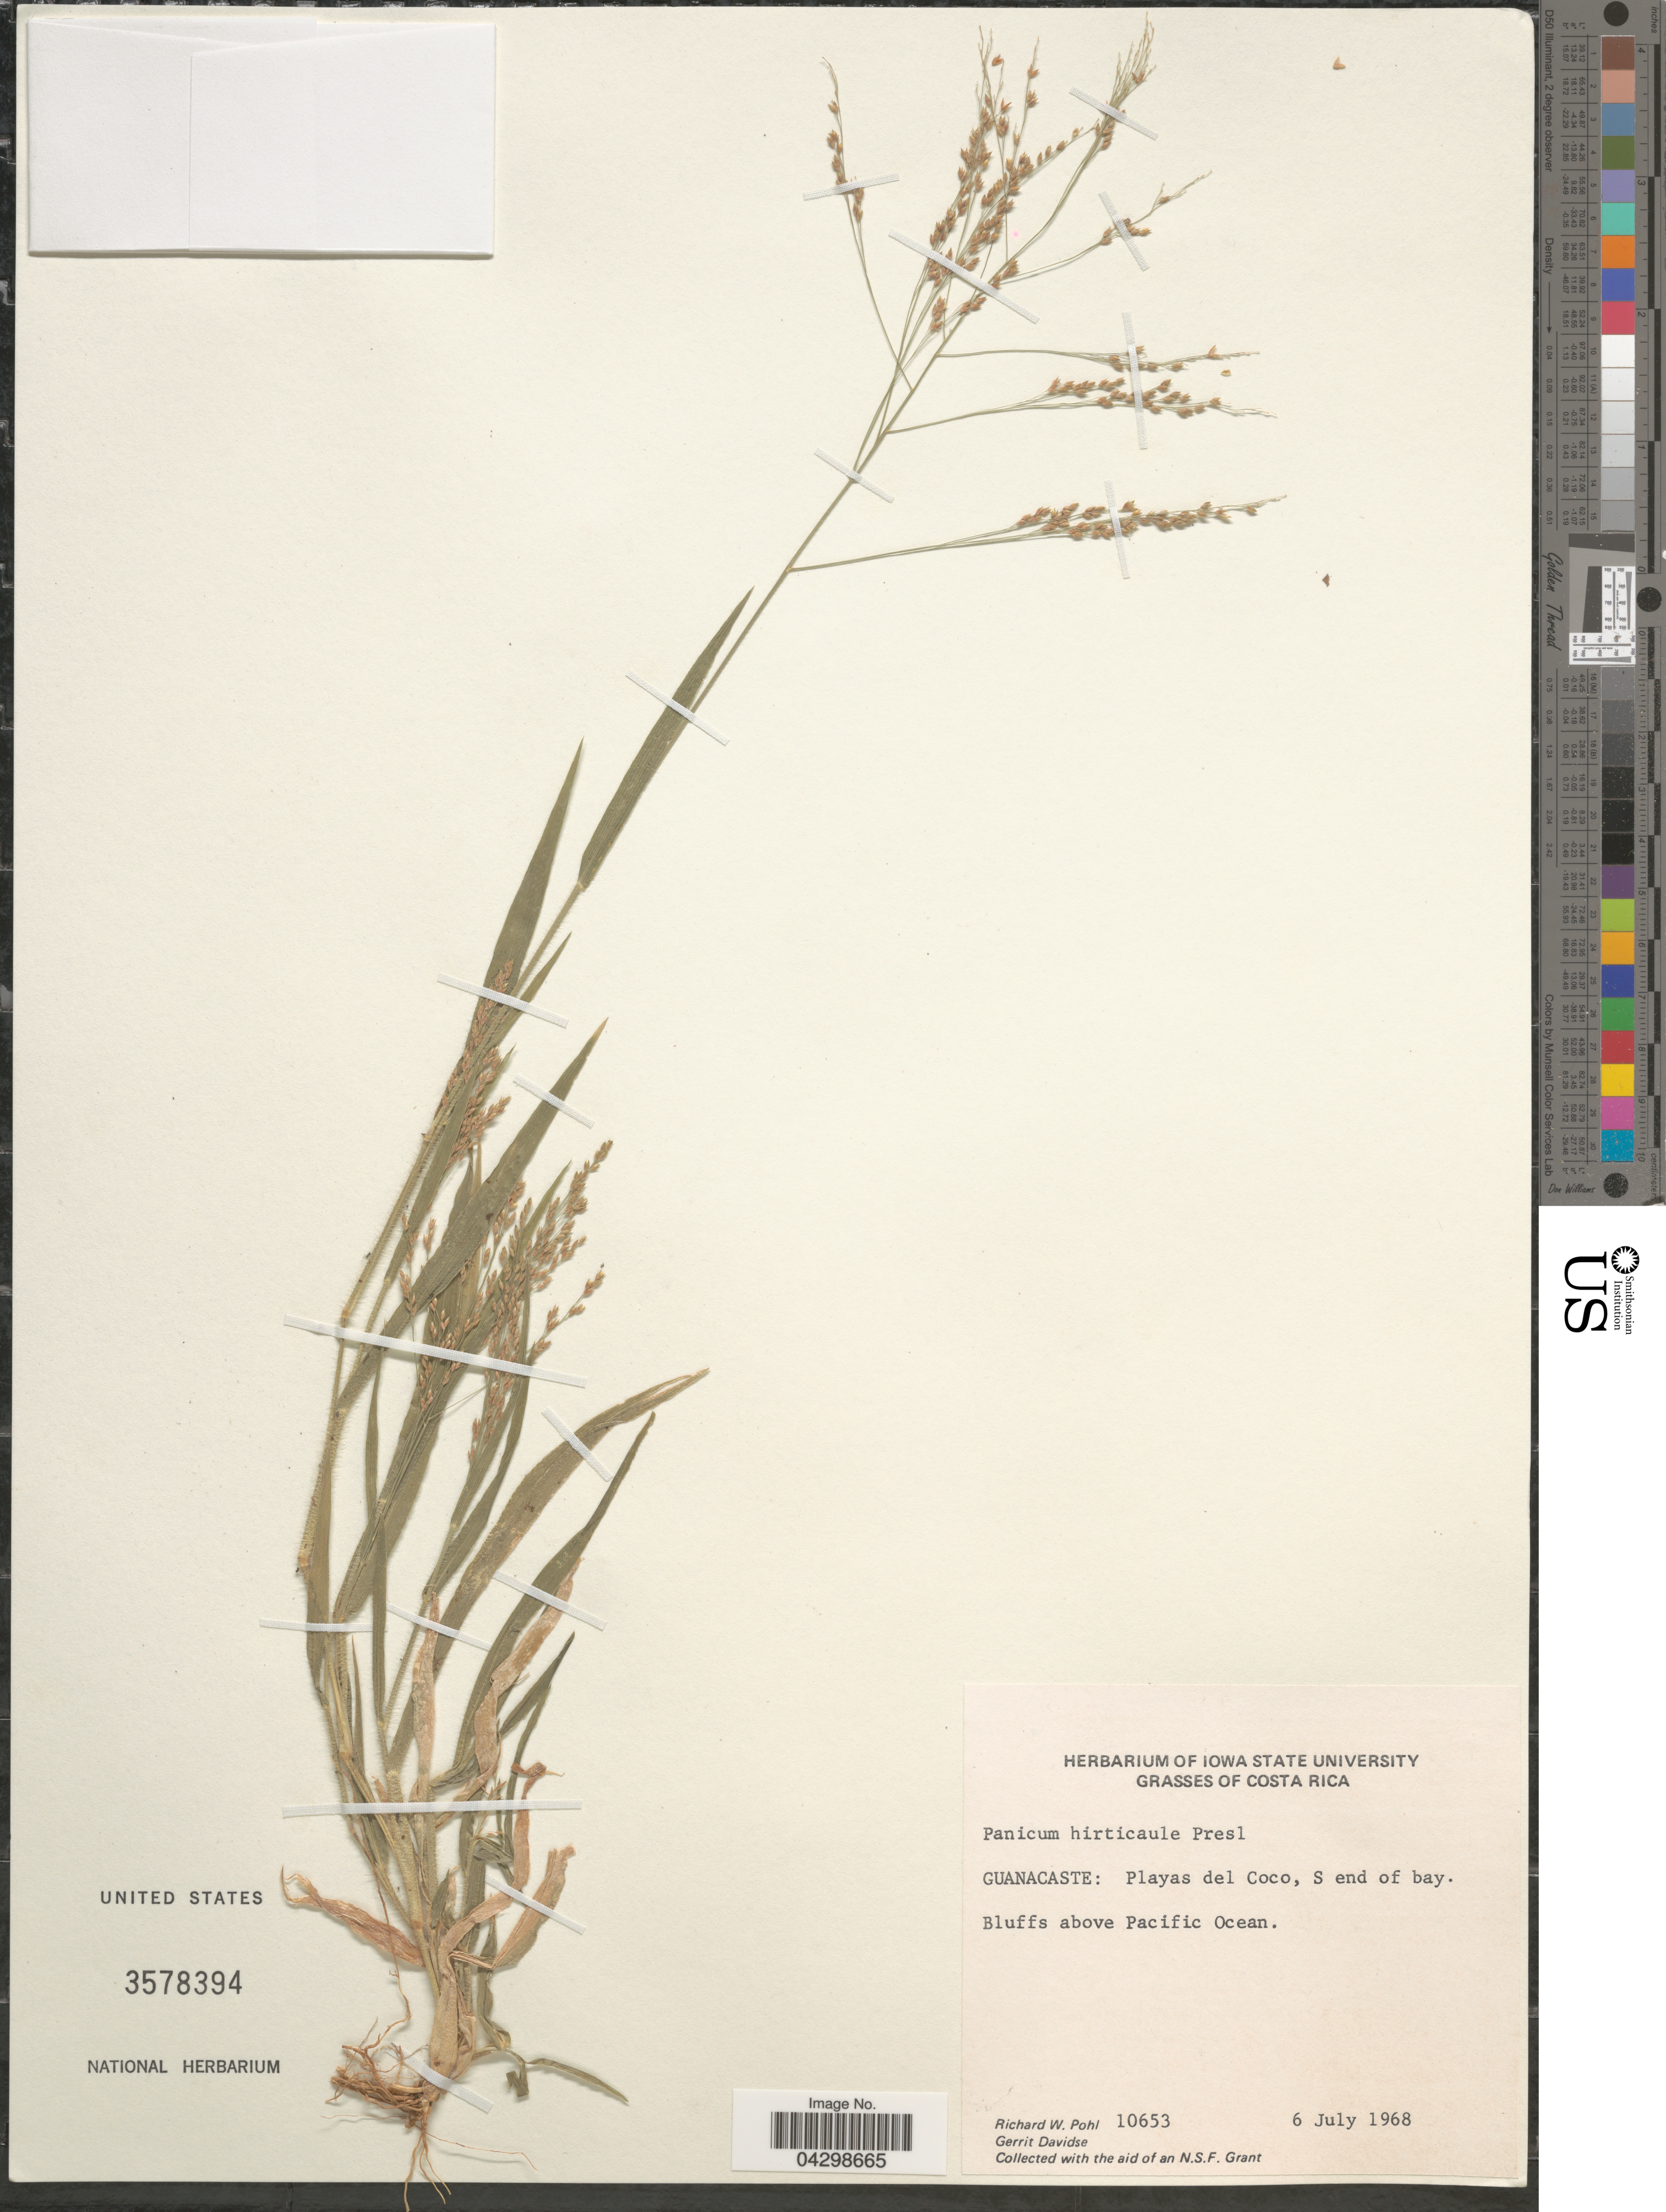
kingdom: Plantae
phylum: Tracheophyta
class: Liliopsida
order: Poales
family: Poaceae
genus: Panicum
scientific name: Panicum hirticaule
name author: J. Presl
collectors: R. W. Pohl & G. Davidse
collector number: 10653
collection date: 1968-07-06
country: Costa Rica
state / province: Guanacaste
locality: Playas del Coco, S end of bay. Bluffs above Pacific Ocean.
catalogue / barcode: US 3578394